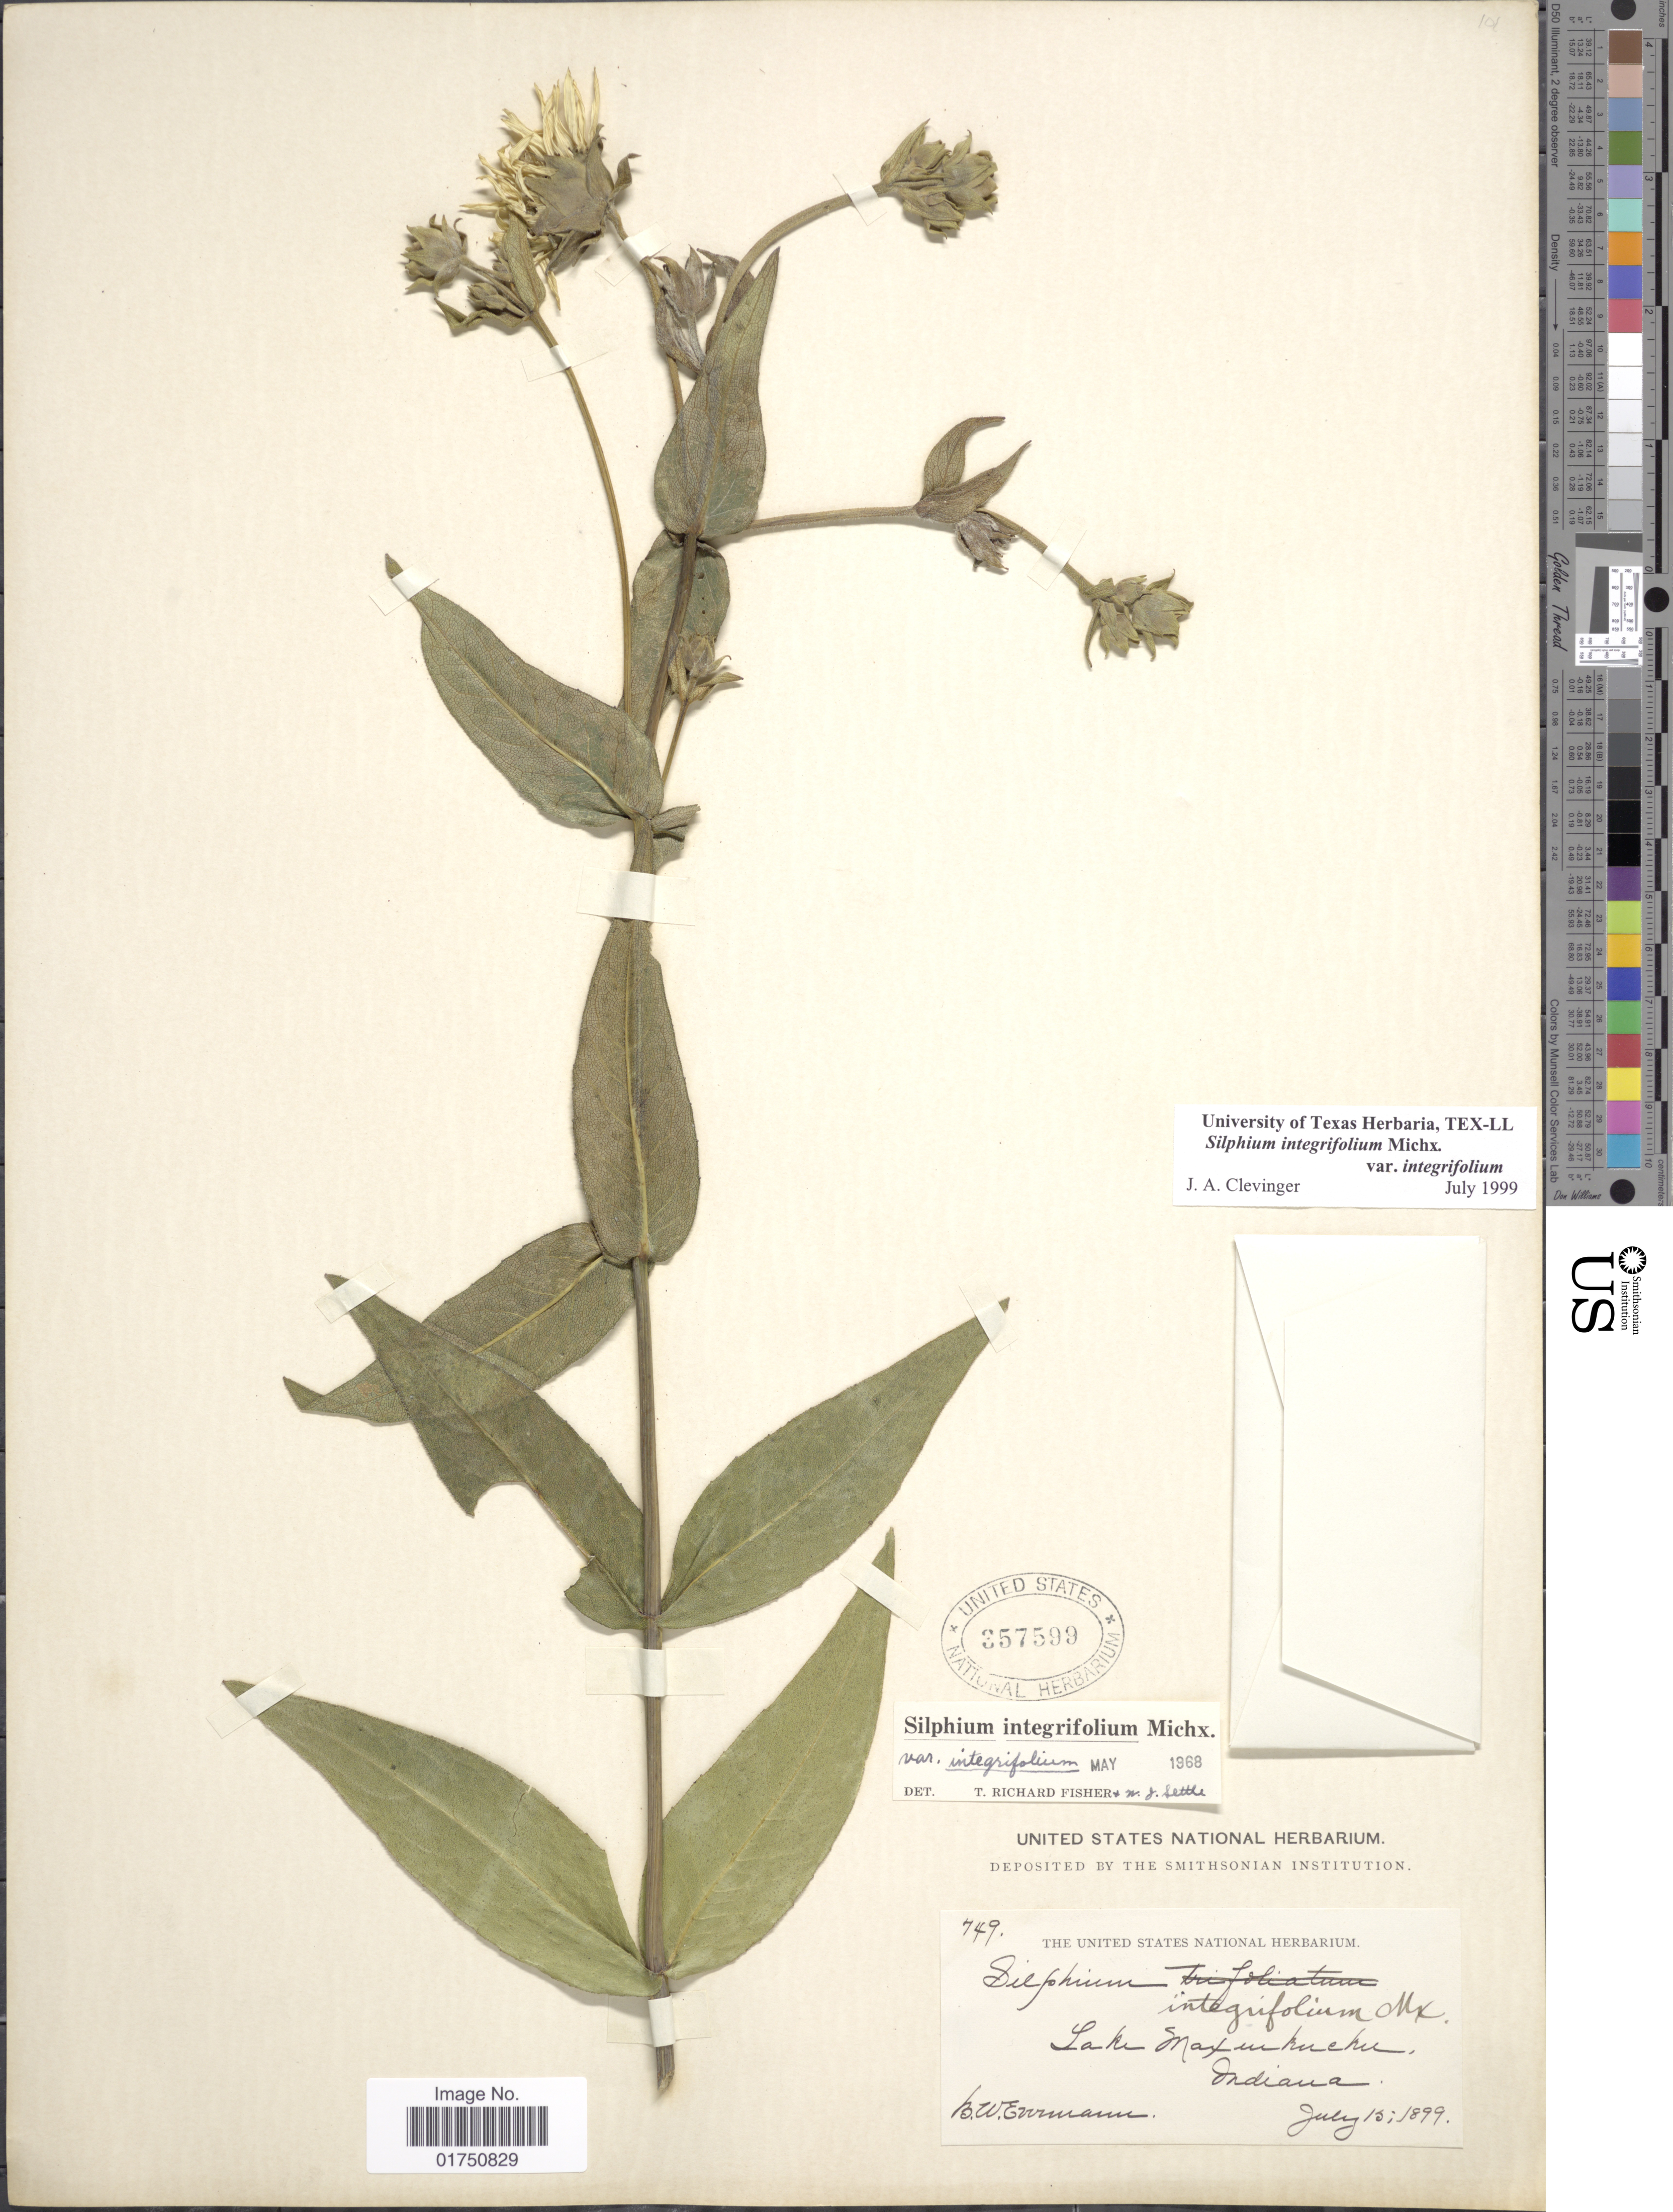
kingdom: Plantae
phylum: Tracheophyta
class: Magnoliopsida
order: Asterales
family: Asteraceae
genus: Silphium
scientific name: Silphium integrifolium var. integrifolium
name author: Michx.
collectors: B. W. Evermann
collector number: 749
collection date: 1899-07-15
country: United States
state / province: Indiana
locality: Lake Maxenkucke, Indiana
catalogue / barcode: US 357599